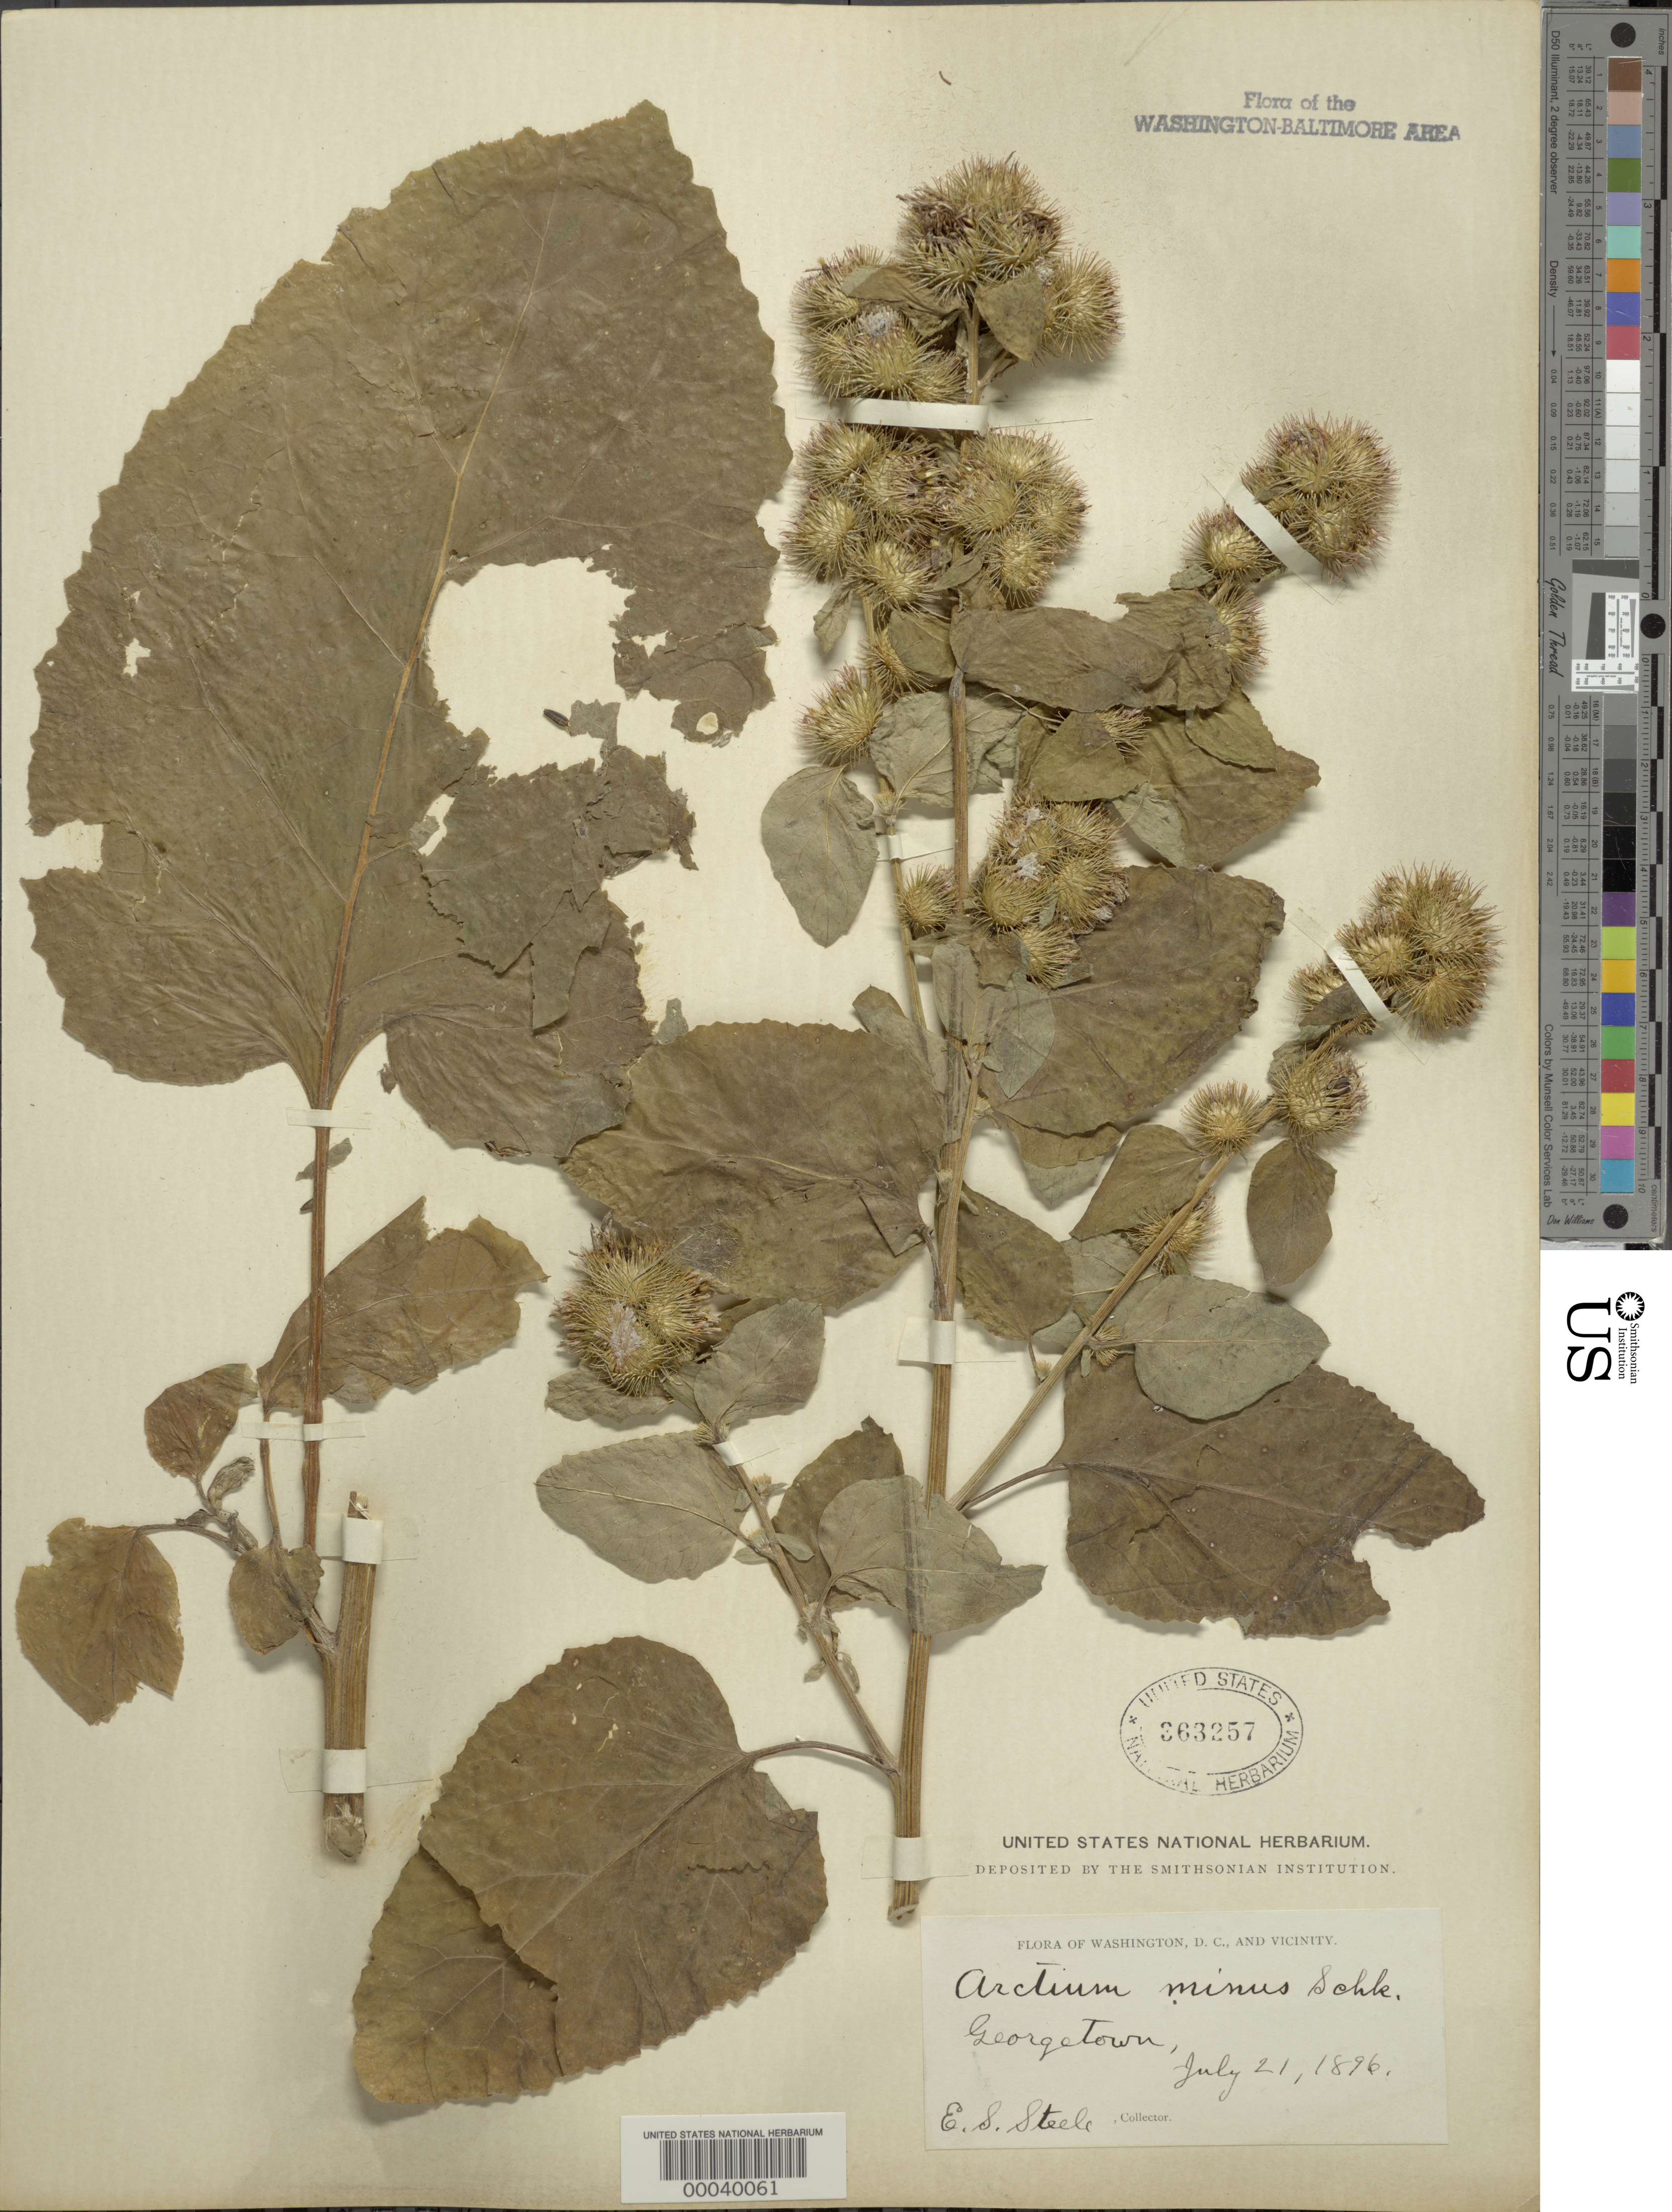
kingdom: Plantae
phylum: Tracheophyta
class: Magnoliopsida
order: Asterales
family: Asteraceae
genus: Arctium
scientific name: Arctium minus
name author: (Hill) Bernh.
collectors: E. Steele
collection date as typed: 21 Jul 1896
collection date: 1896-07-21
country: United States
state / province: District of Columbia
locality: Georgetown C. & O. Canal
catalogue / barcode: US 363257